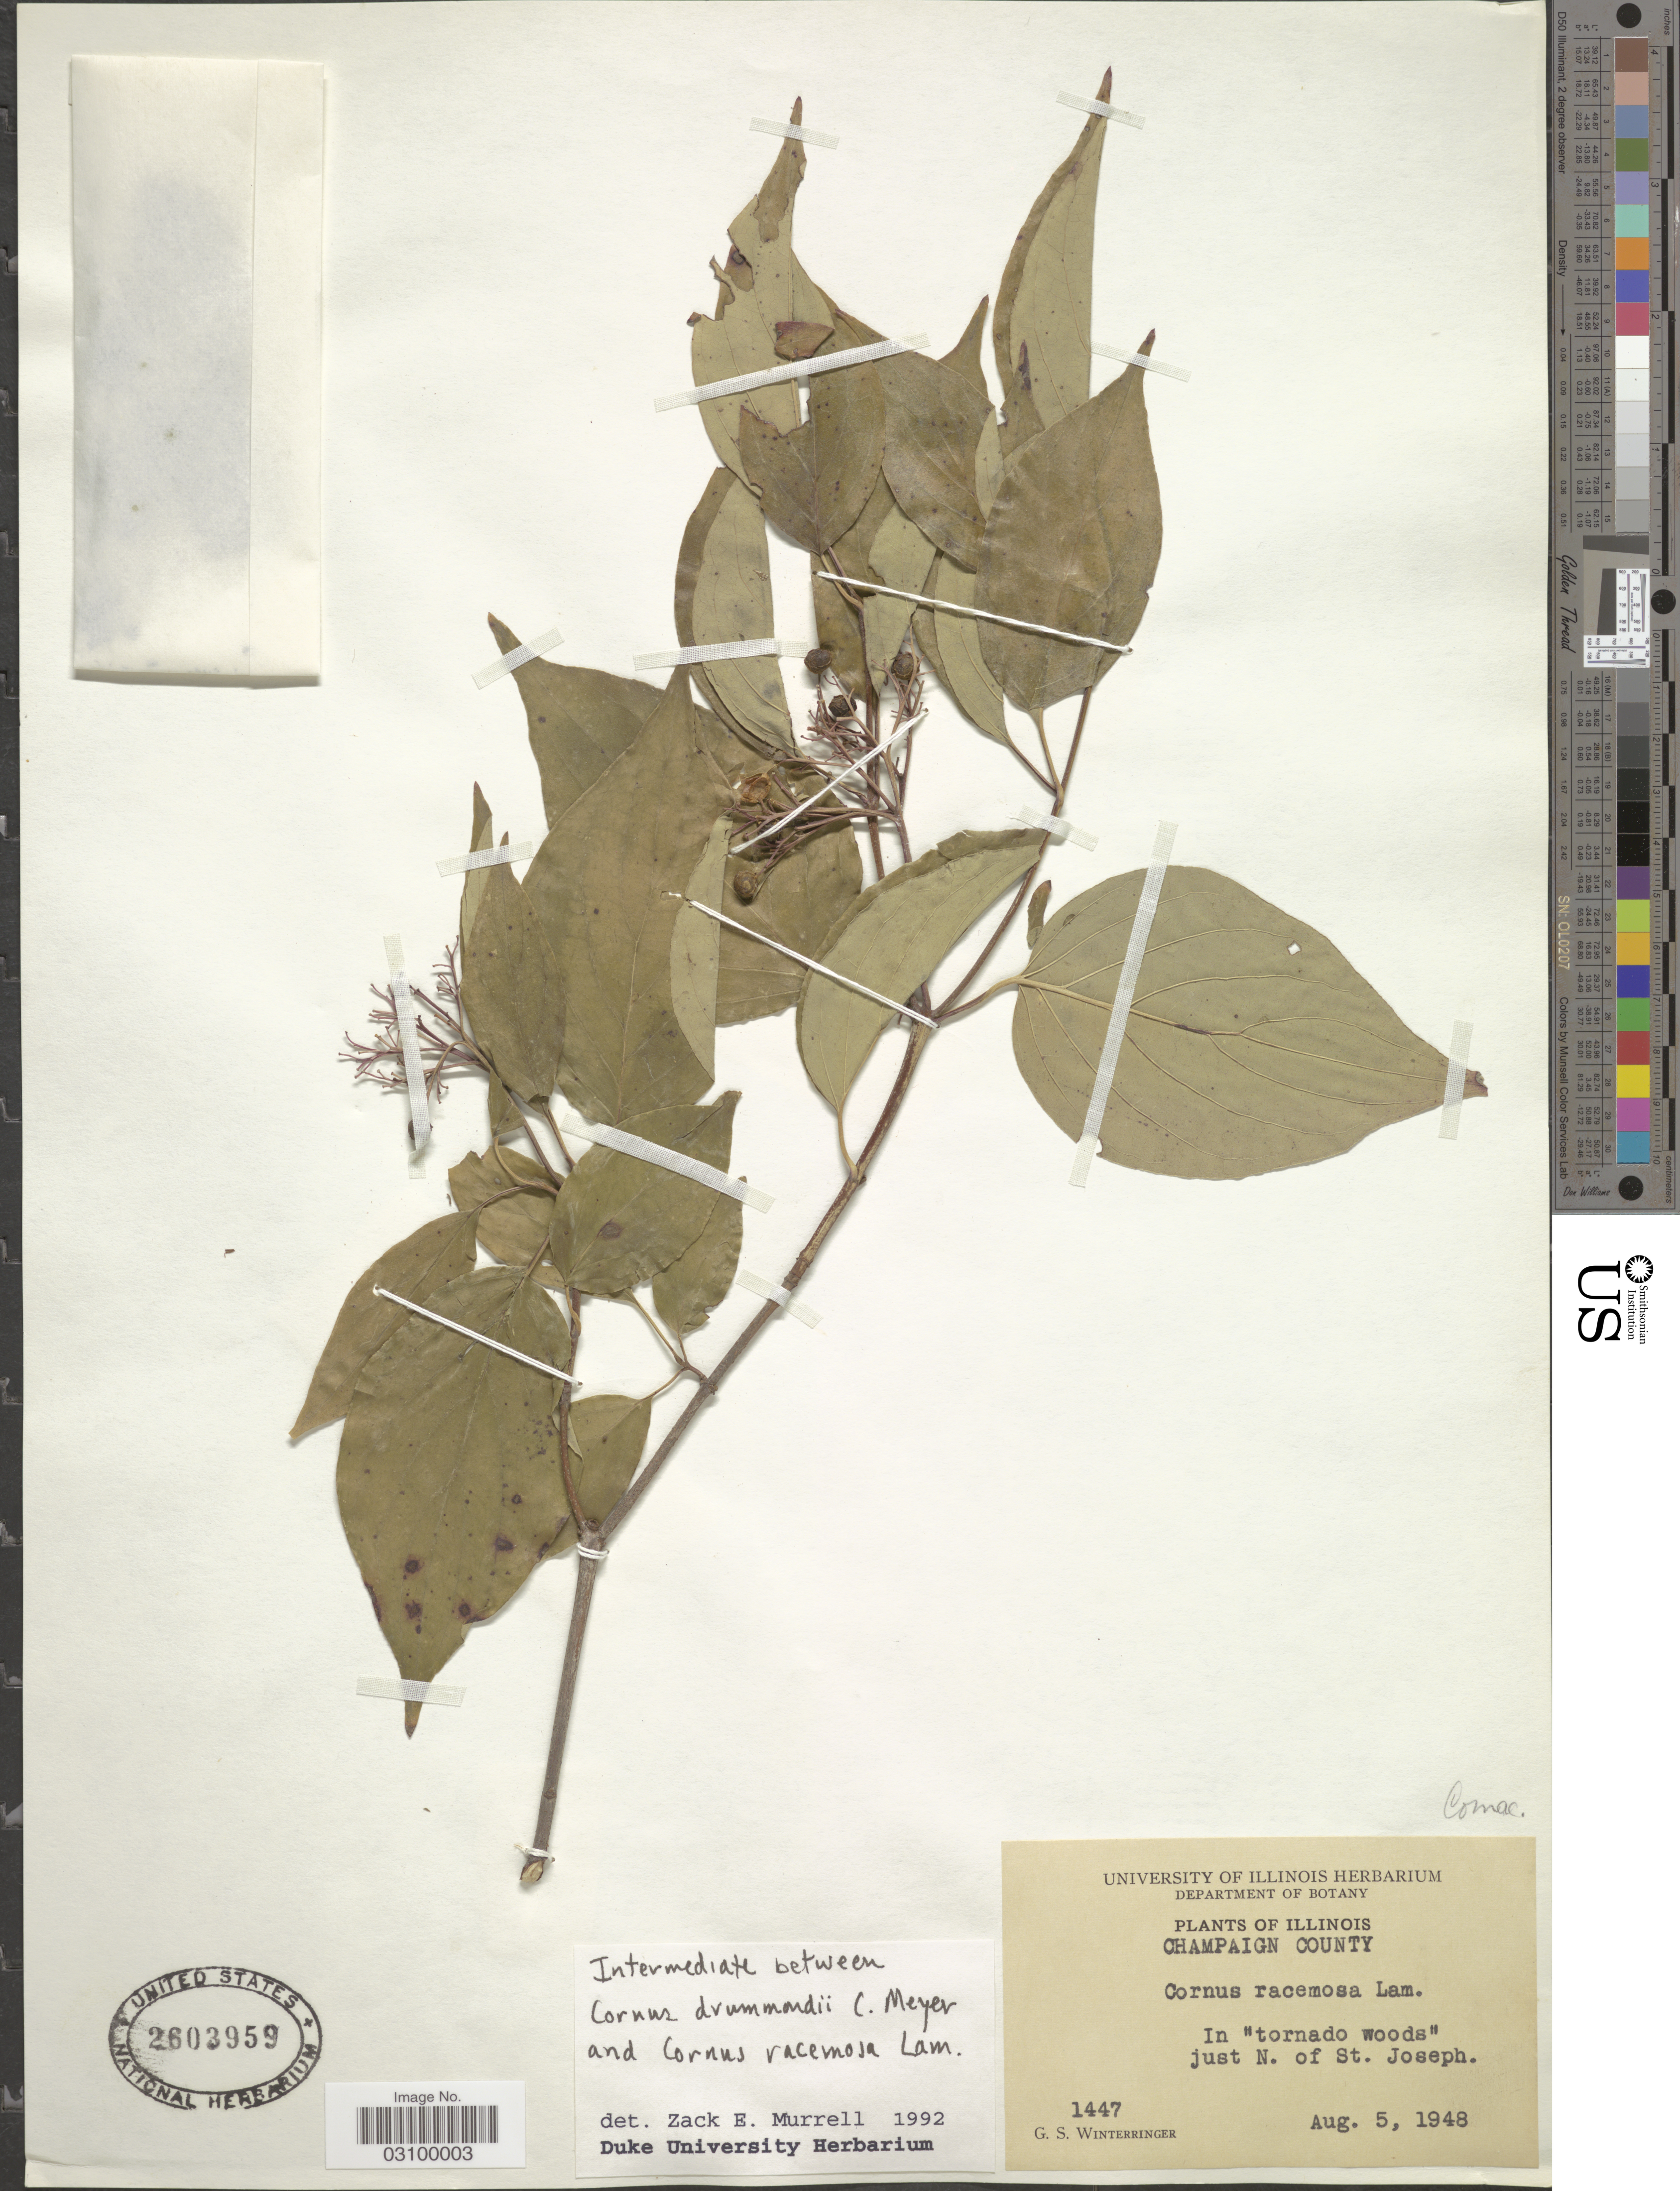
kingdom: Plantae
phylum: Tracheophyta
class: Magnoliopsida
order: Cornales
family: Cornaceae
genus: Cornus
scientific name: Cornus racemosa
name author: Lam.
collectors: G. Winterringer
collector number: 1447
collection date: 1948-08-05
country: United States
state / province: Illinois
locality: Champaign County. In "tornado woods" just N. of St. Joseph.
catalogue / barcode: US 2603959